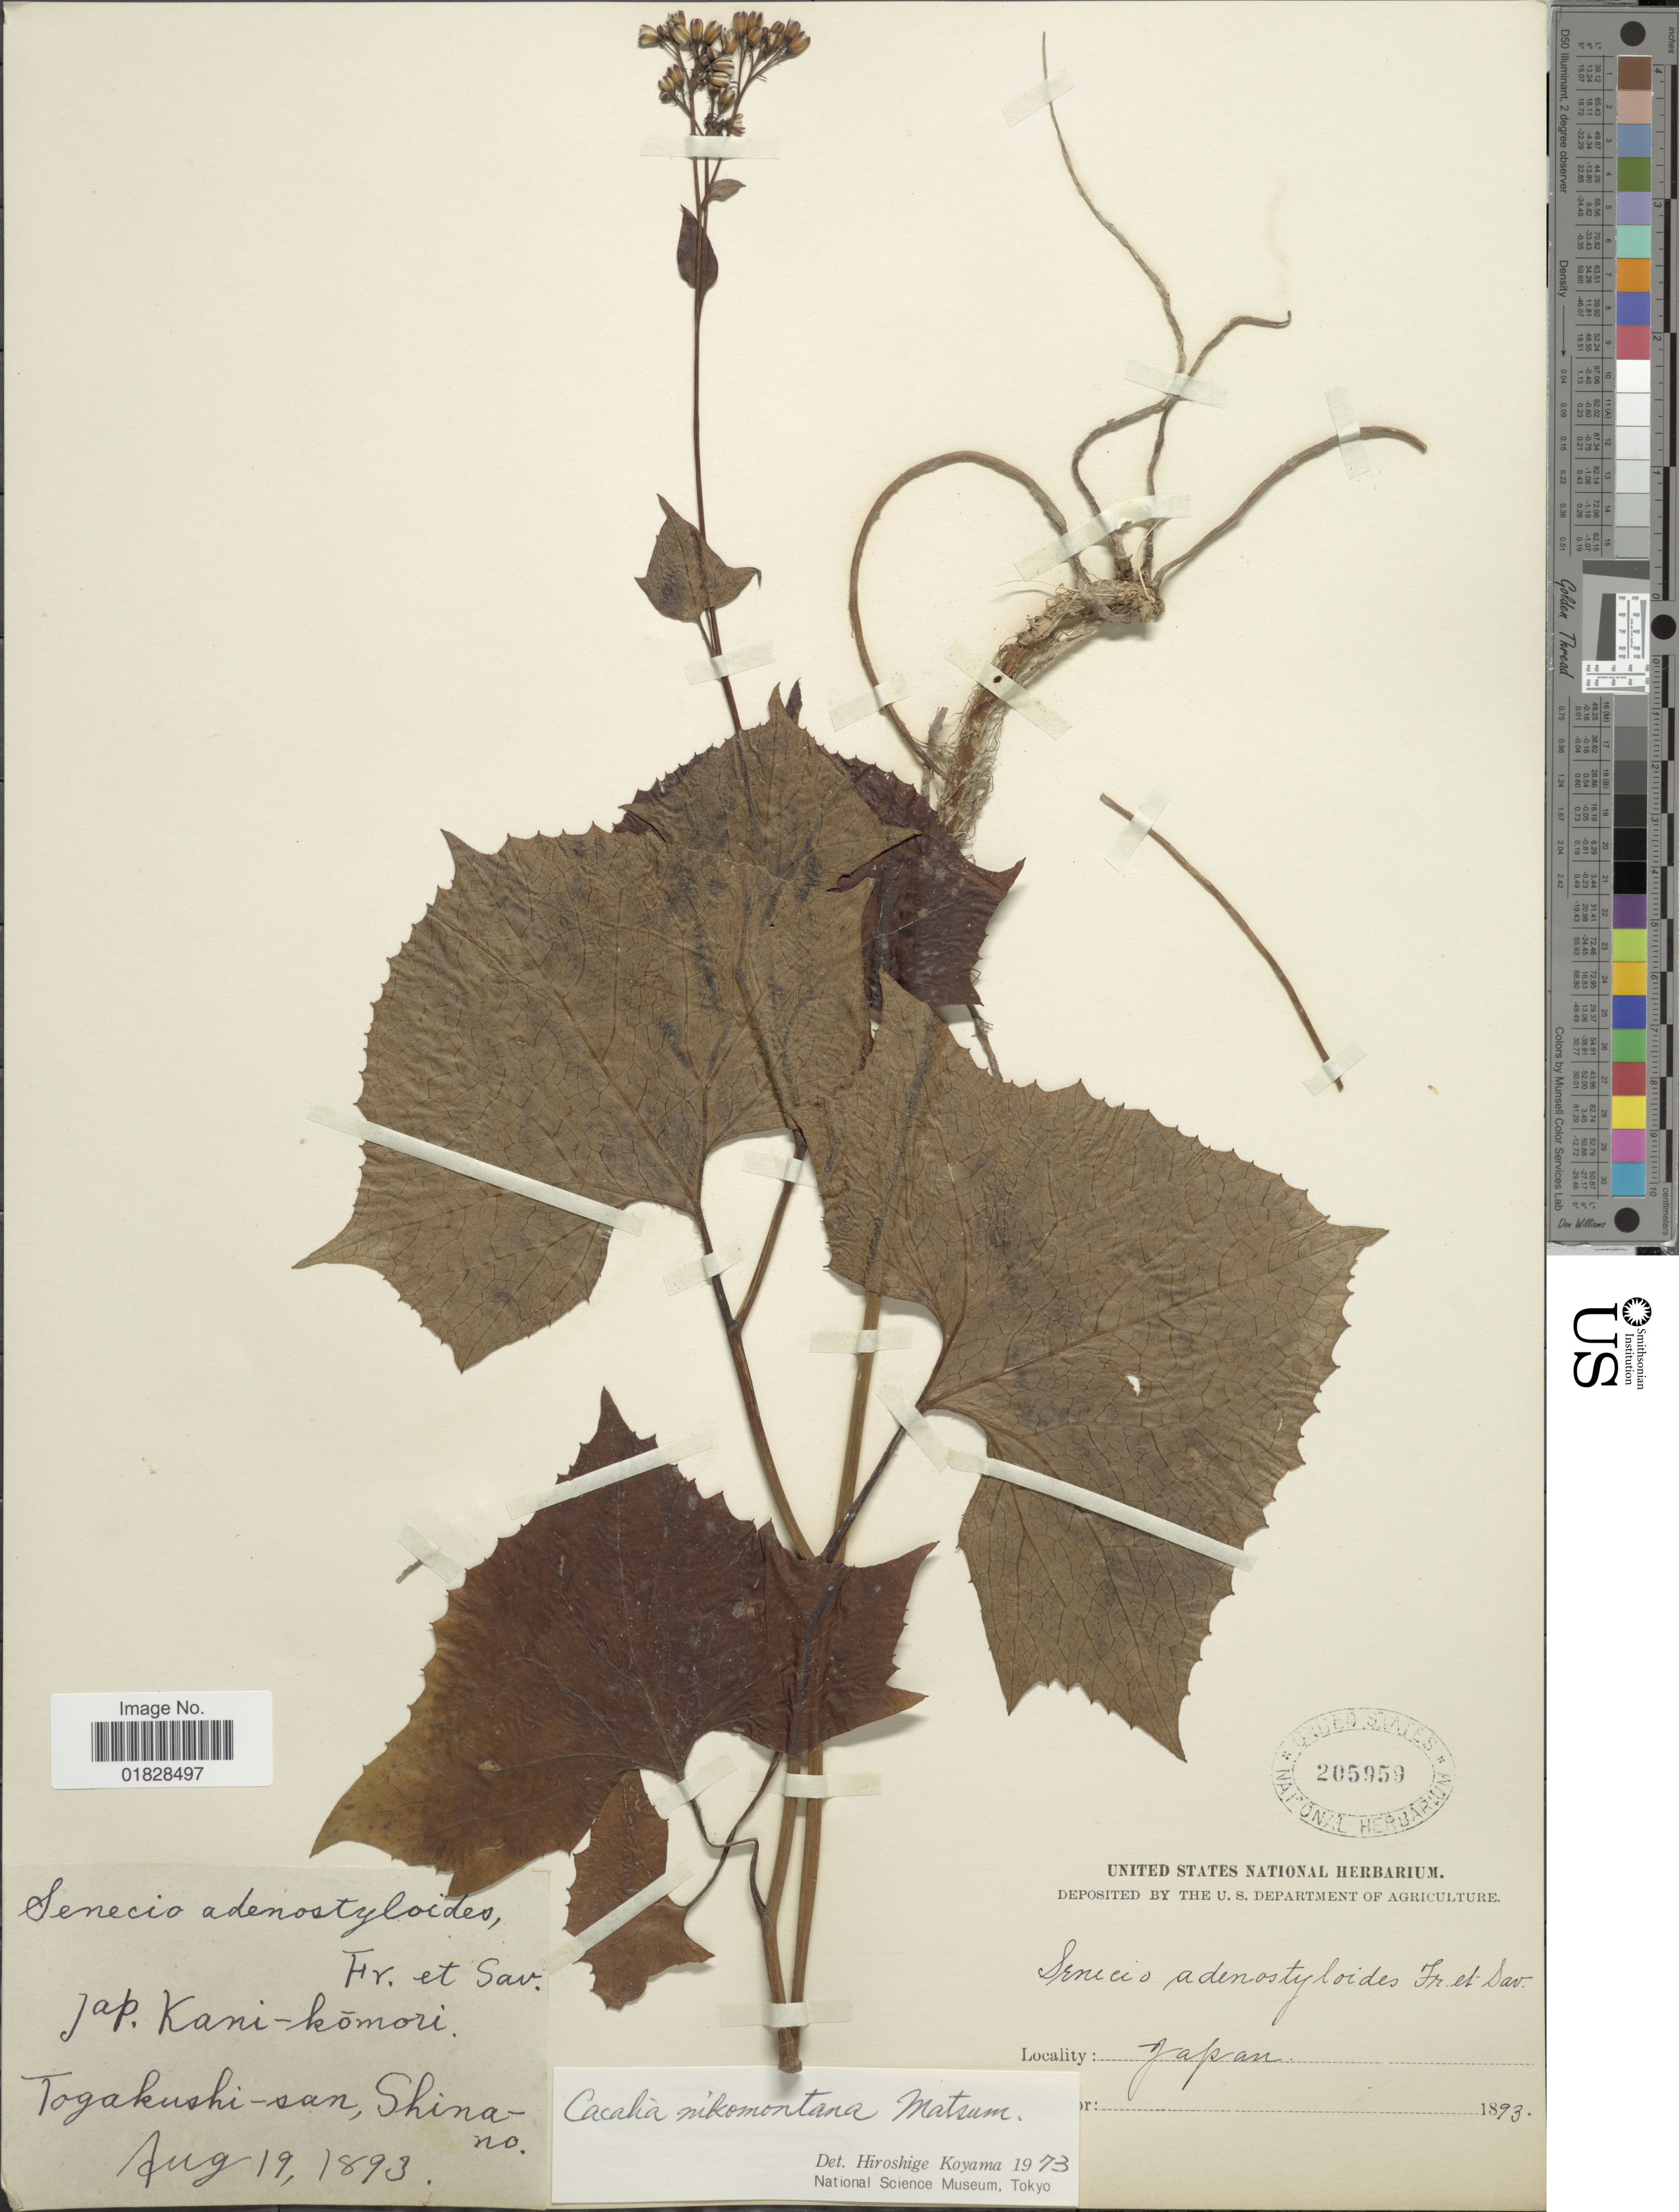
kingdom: Plantae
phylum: Tracheophyta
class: Magnoliopsida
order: Asterales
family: Asteraceae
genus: Parasenecio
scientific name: Parasenecio nikomontanus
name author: (Matsum.) H. Koyama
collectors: U.S. National Herbarium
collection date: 1893-08-19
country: Japan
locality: Jap. Kani-kõmori. Togakushi-san, Shinano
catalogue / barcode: US 205959